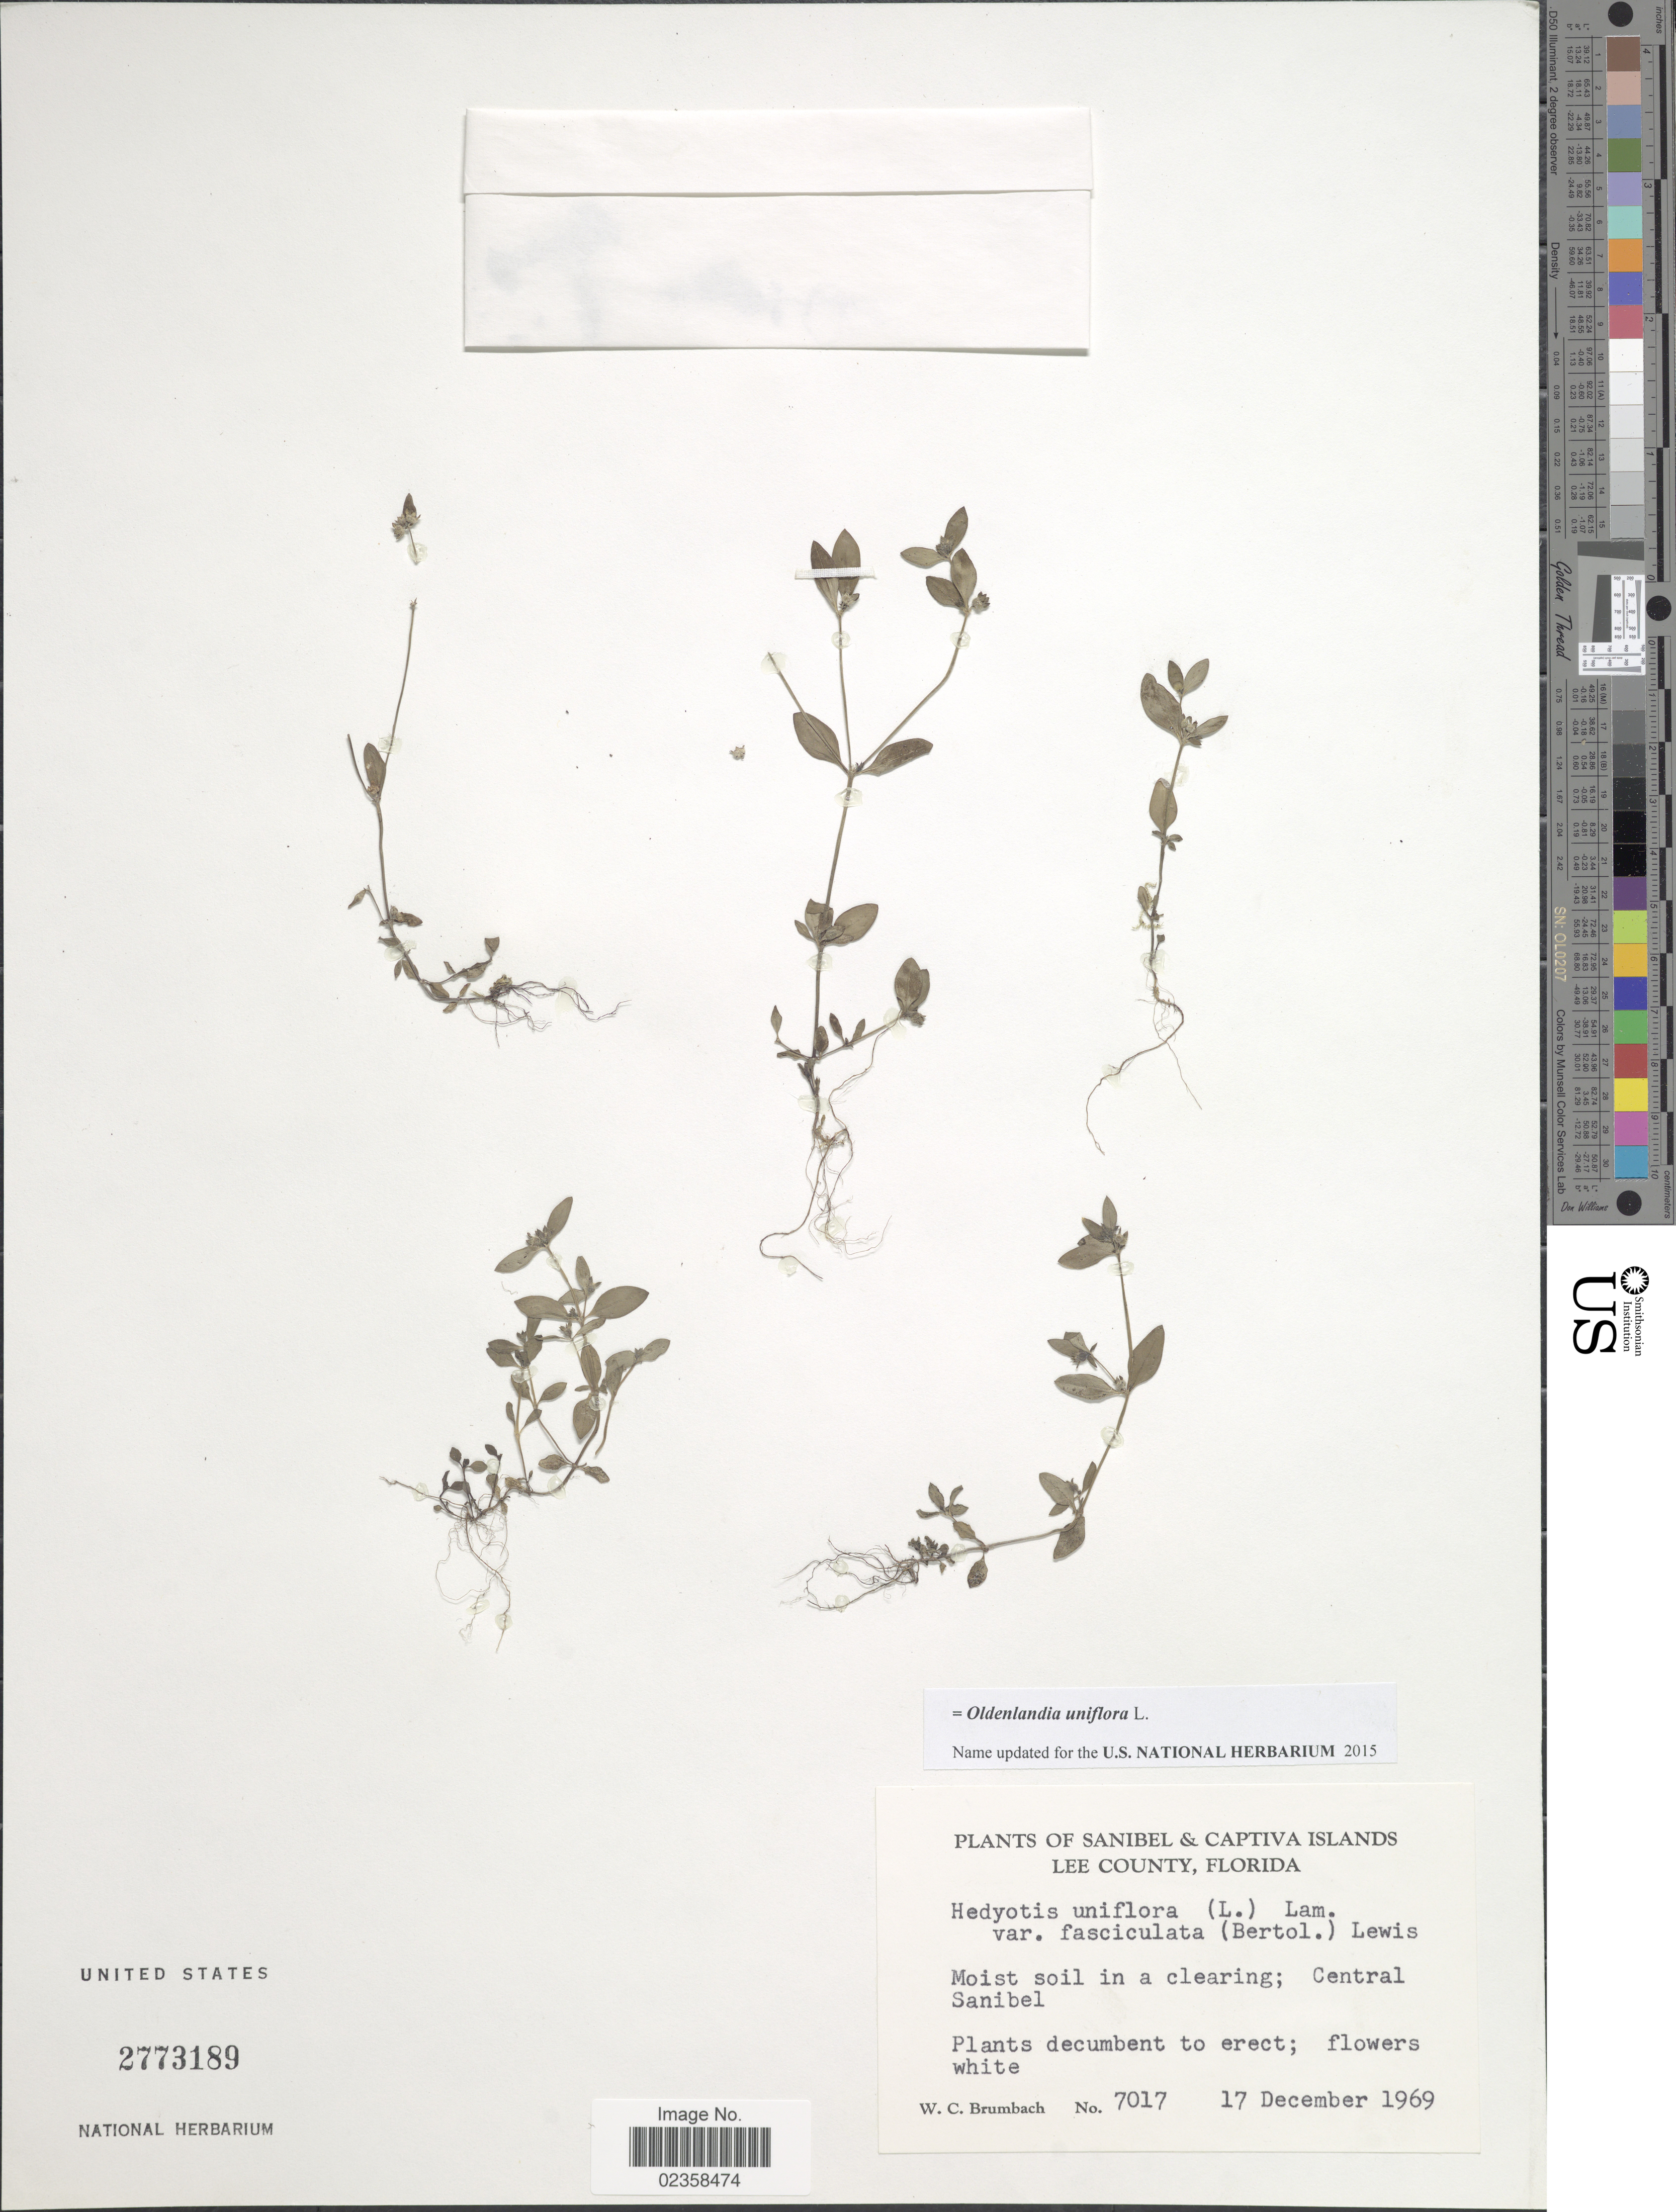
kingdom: Plantae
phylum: Tracheophyta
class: Magnoliopsida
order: Gentianales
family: Rubiaceae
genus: Oldenlandia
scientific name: Oldenlandia uniflora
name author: L.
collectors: W. C. Brumbach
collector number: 7017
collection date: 1969-12-17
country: United States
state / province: Florida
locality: Sanibel & Captiva Islands, Lee County, Florida, Central Sanibel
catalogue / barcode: US 2773189